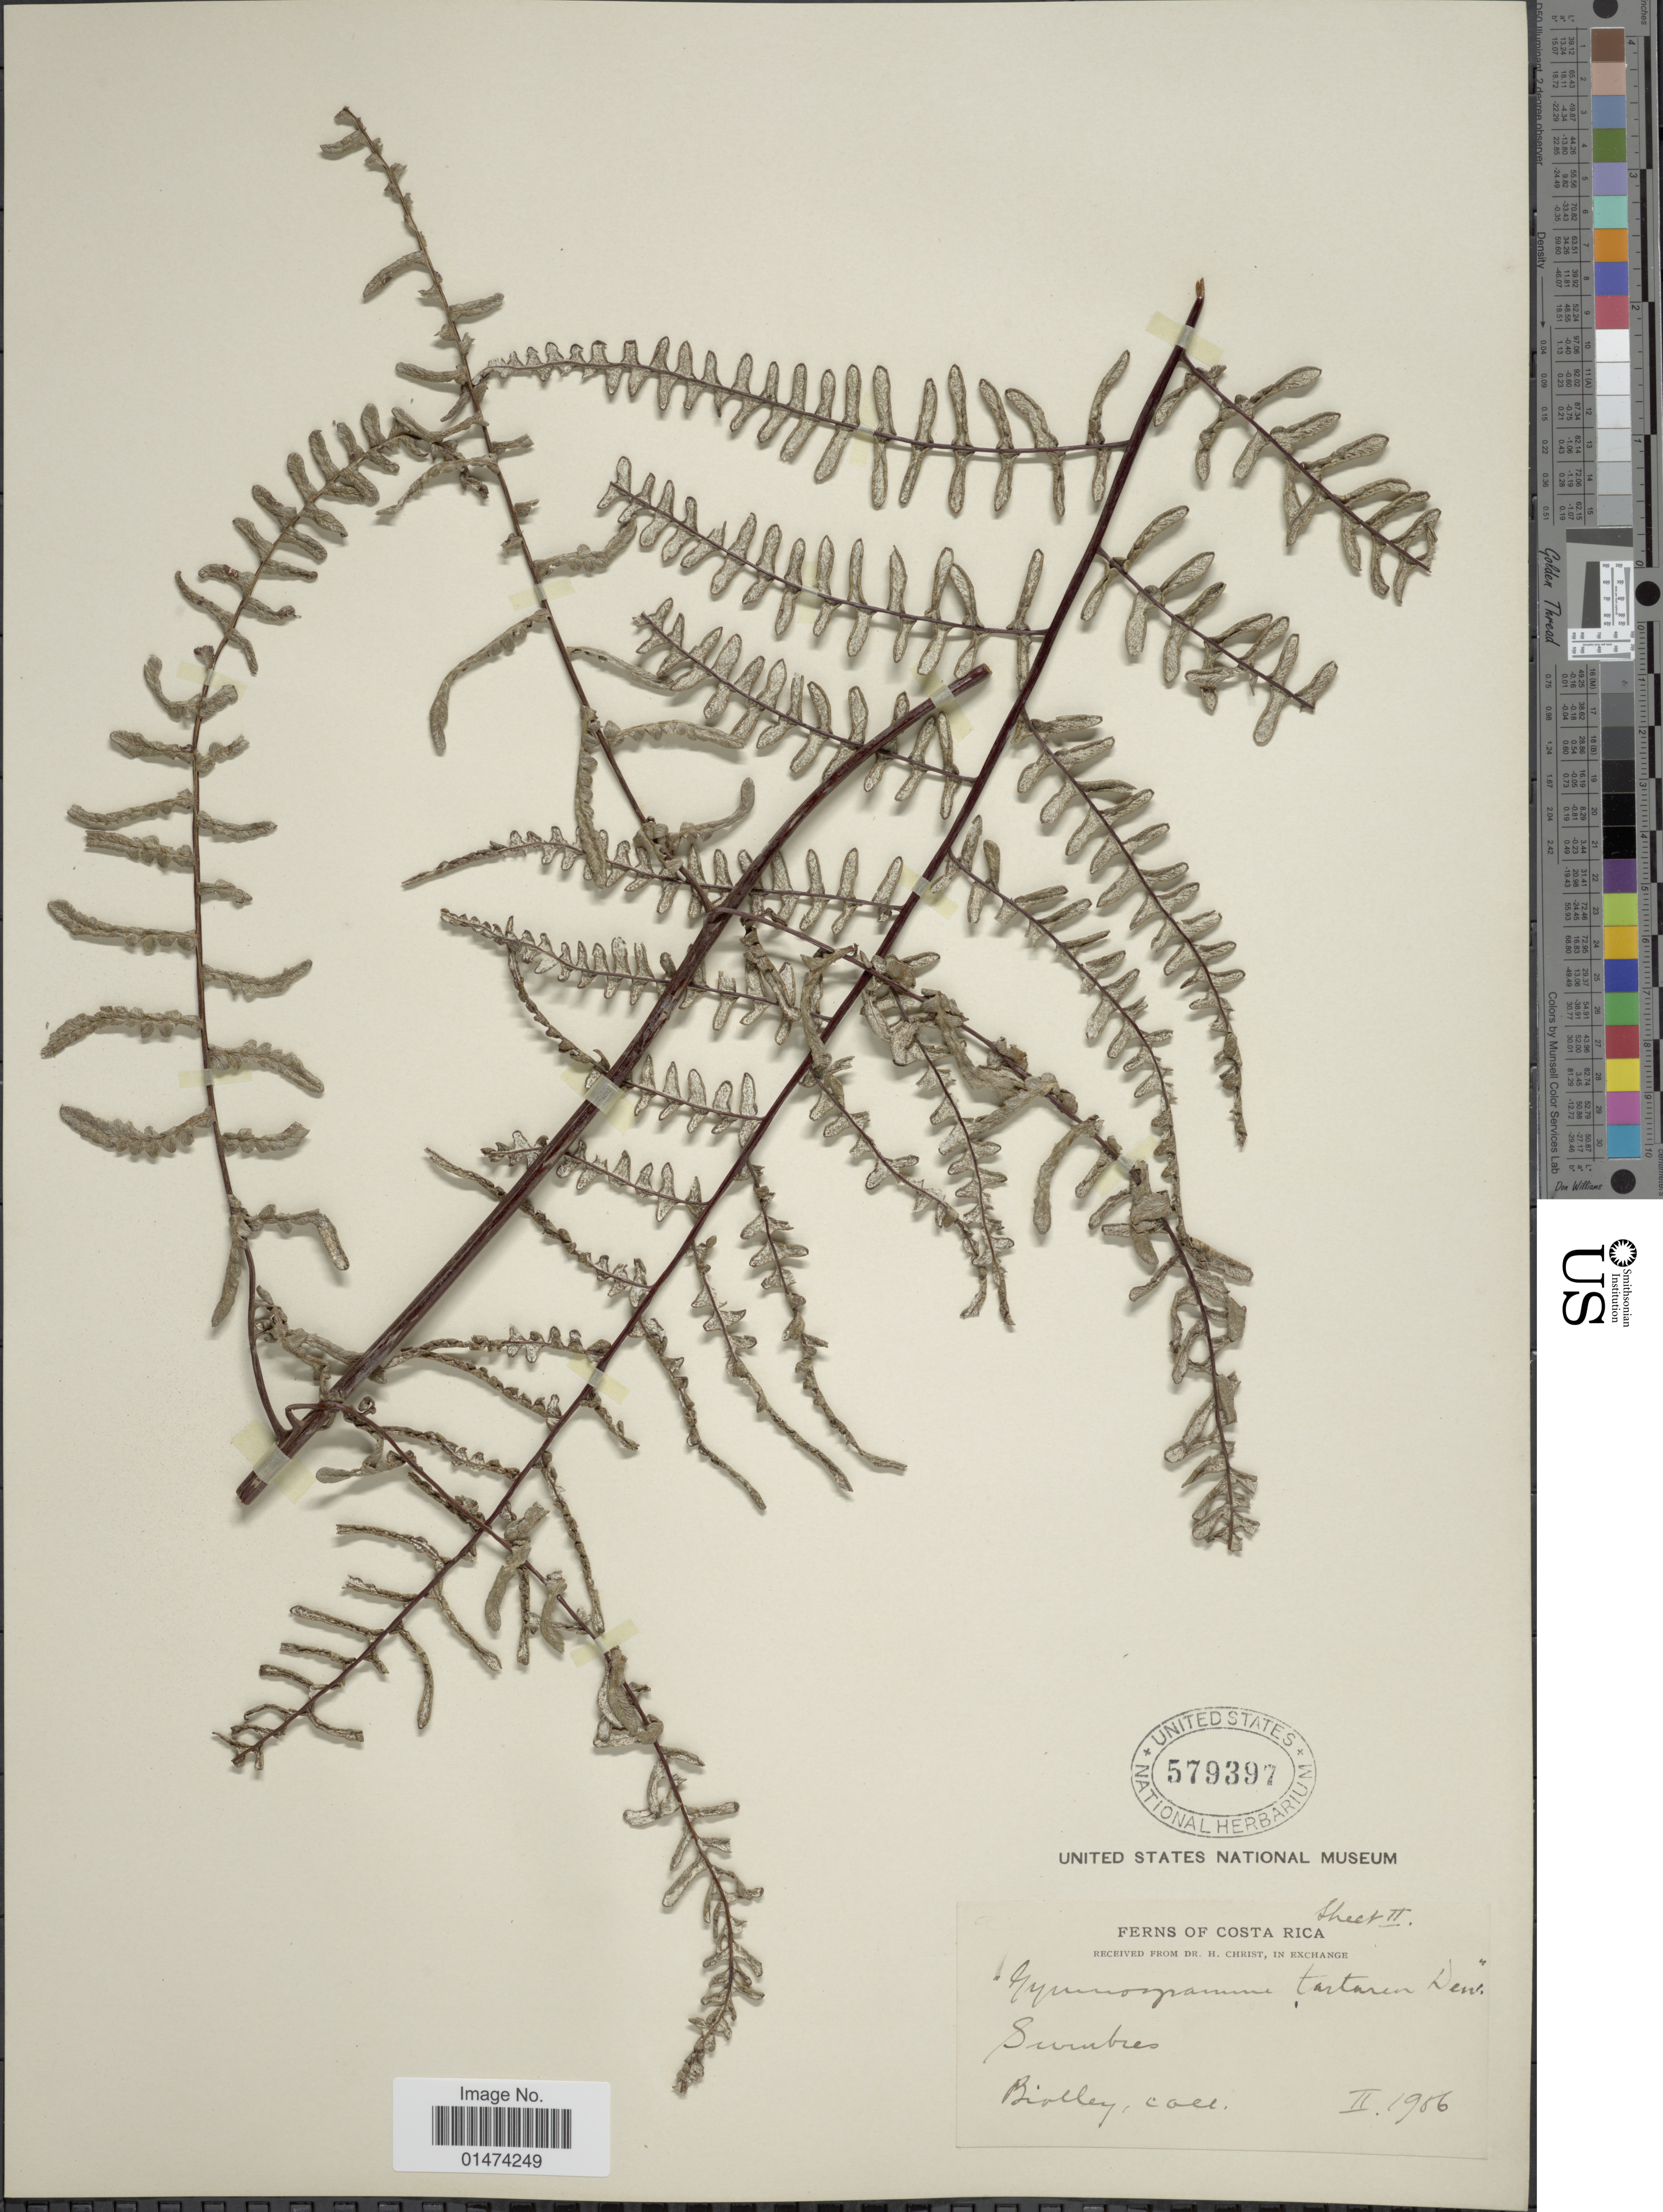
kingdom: Plantae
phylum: Tracheophyta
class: Polypodiopsida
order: Polypodiales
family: Pteridaceae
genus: Pityrogramma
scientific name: Pityrogramma tartarea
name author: (Cav.) Maxon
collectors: Biolley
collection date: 1906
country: Costa Rica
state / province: Puntarenas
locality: Surubres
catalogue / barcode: US 579397